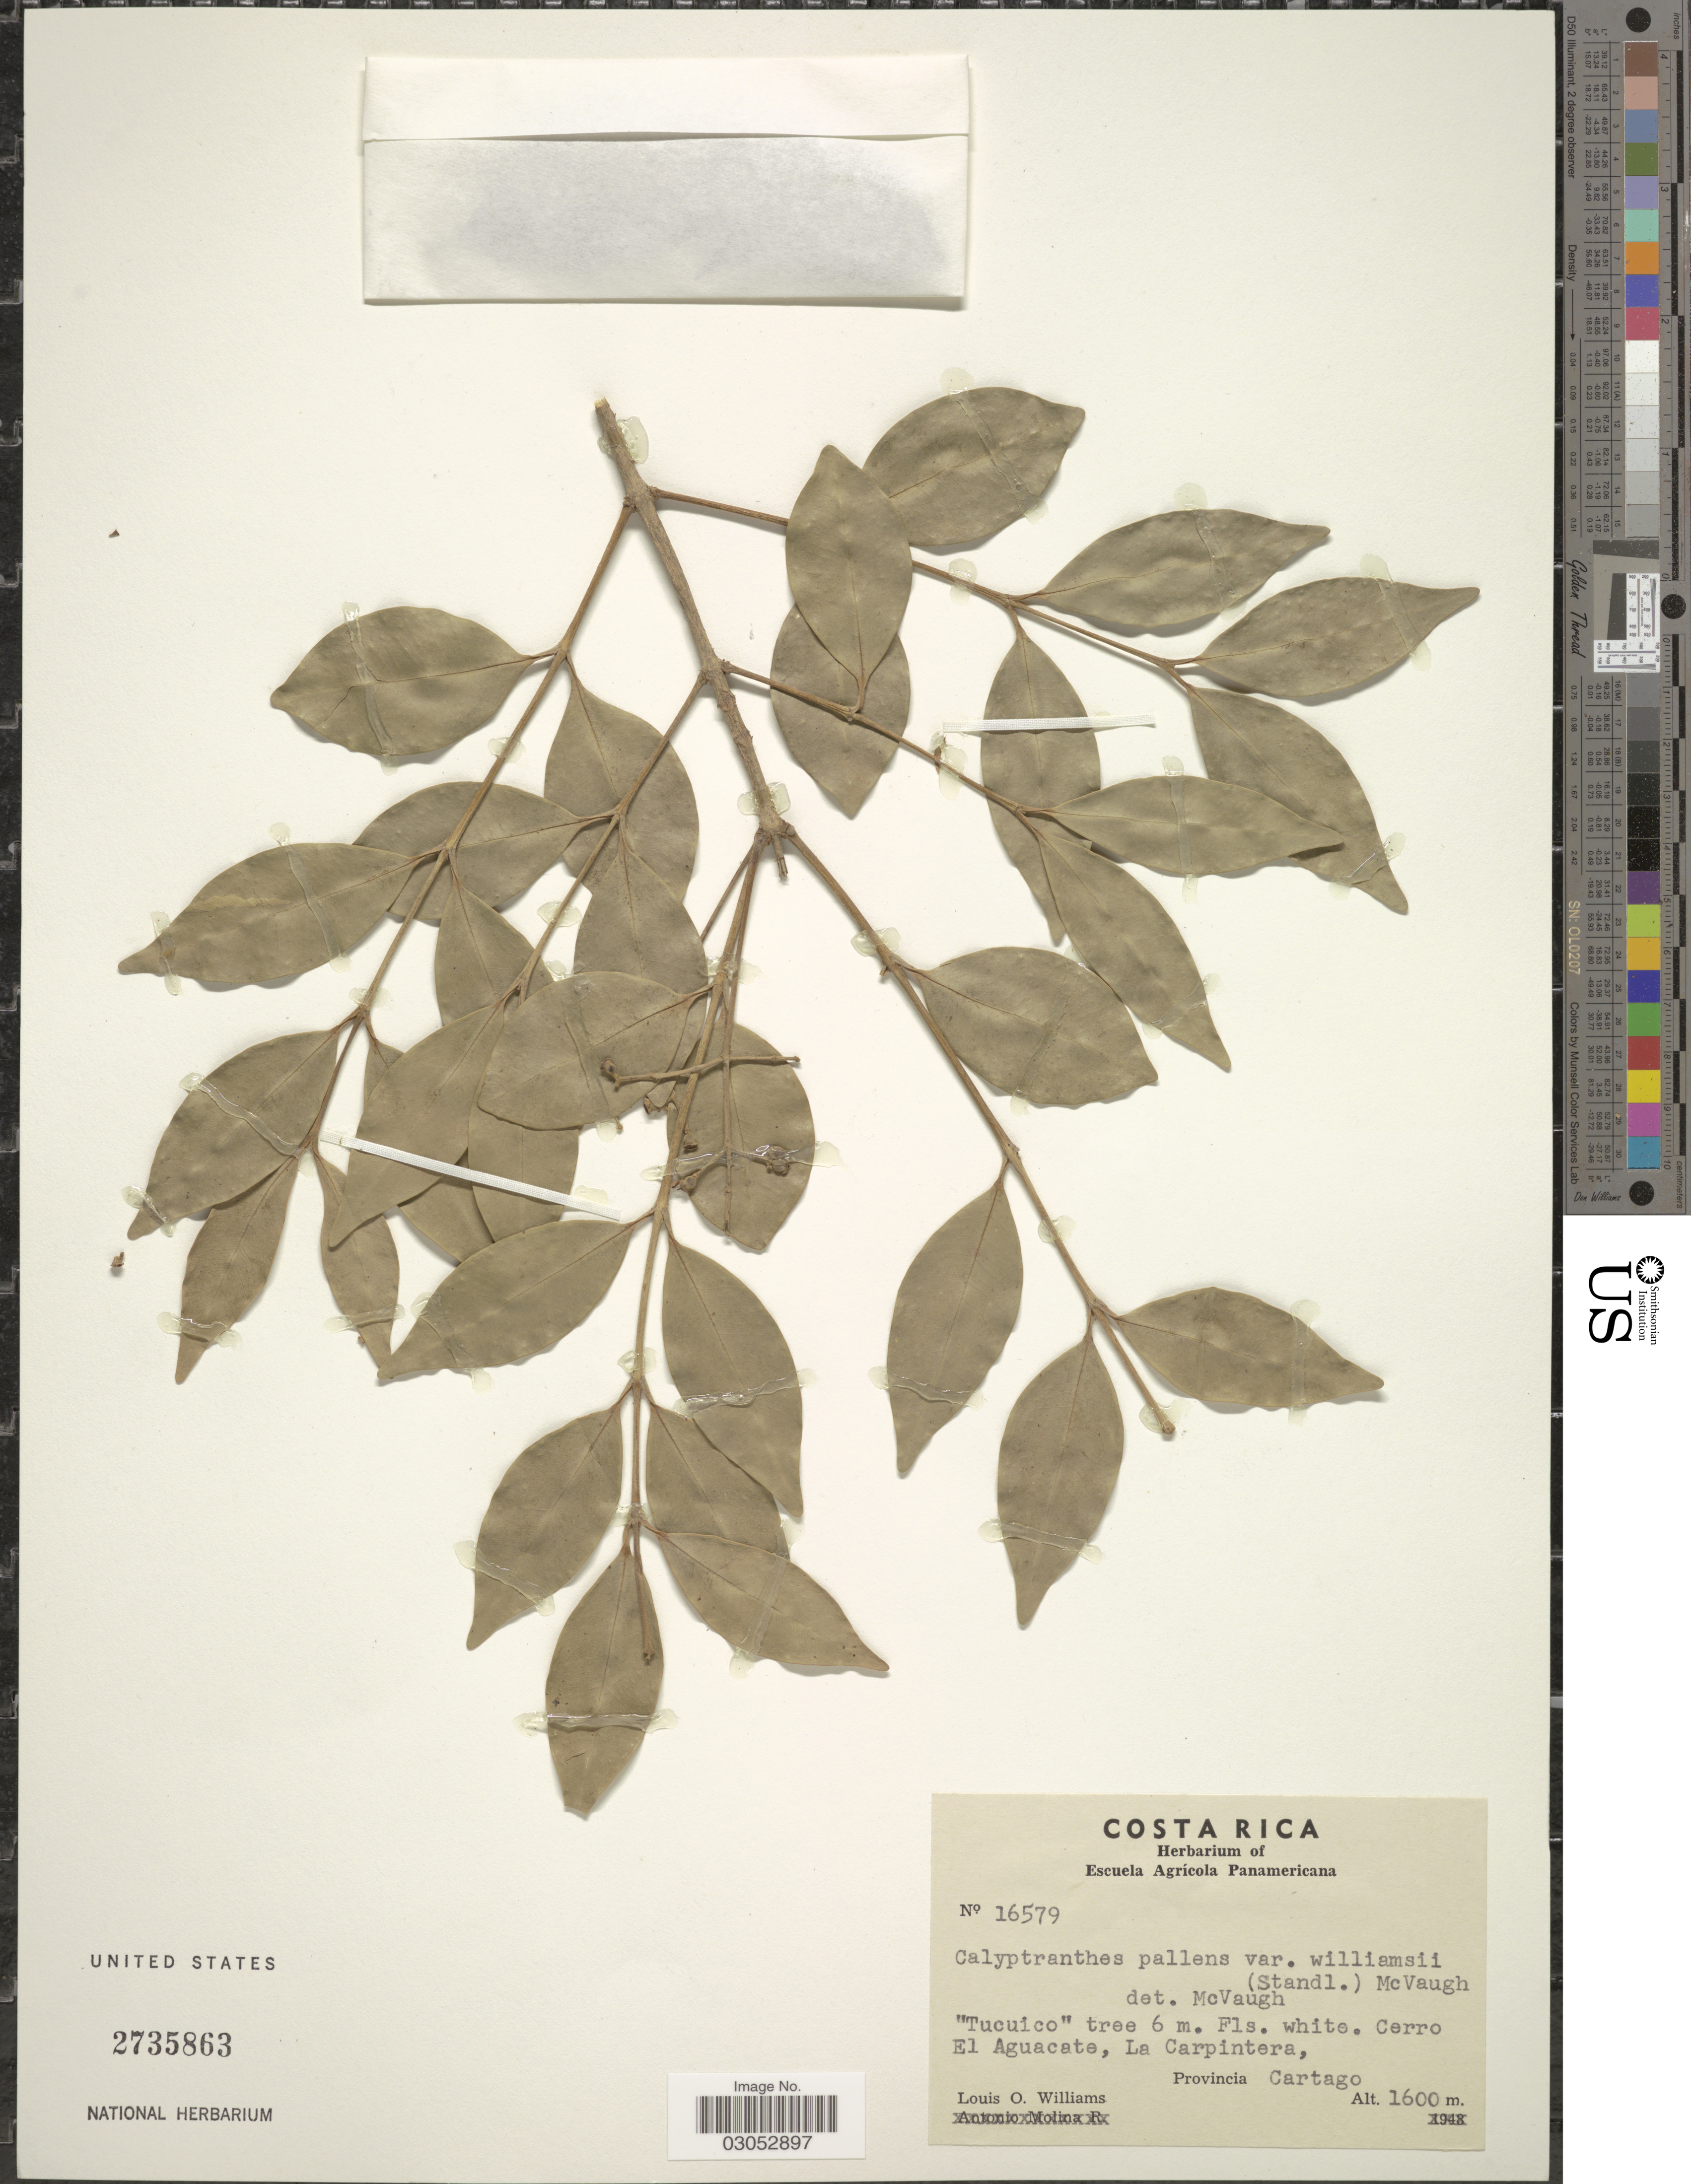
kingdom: Plantae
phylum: Tracheophyta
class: Magnoliopsida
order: Myrtales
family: Myrtaceae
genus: Myrcia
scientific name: Myrcia neopallens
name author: A.R. Lourenço & E. Lucas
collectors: L. O. Williams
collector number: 16579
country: Costa Rica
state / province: Cartago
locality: Cerro El Aguacate, La Carpintera.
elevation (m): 1600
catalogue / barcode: US 2735863